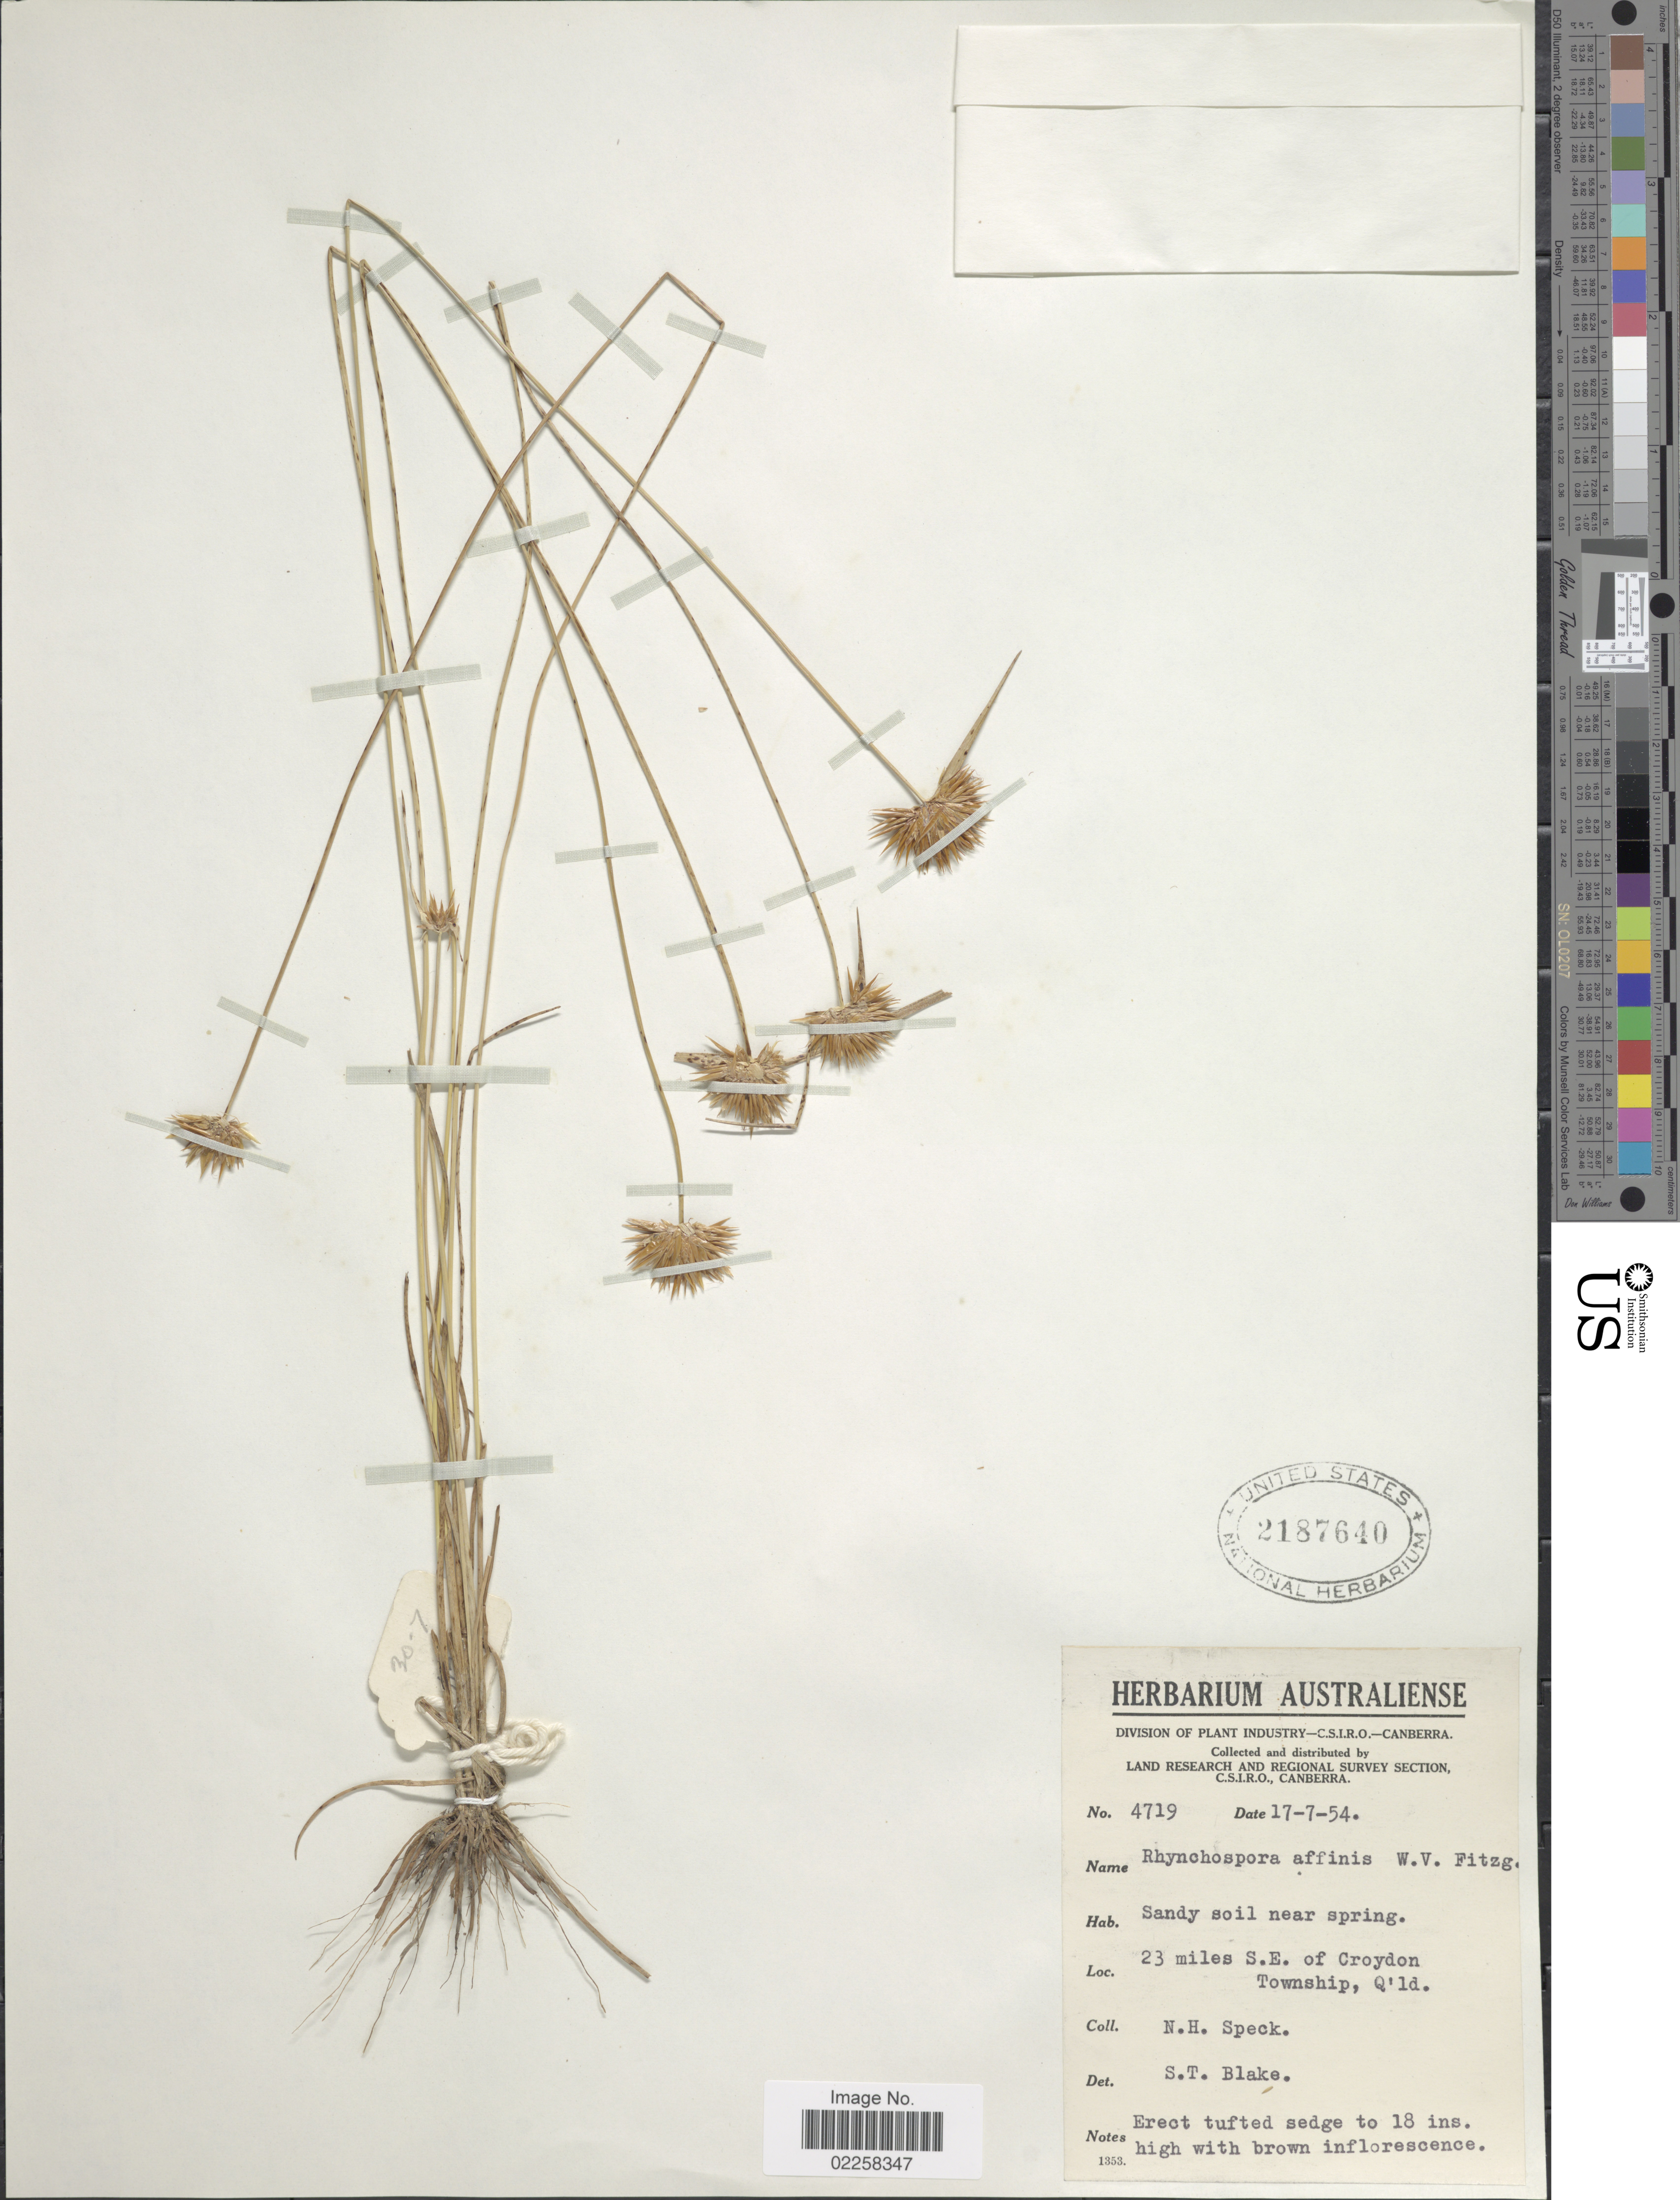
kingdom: Plantae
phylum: Tracheophyta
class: Liliopsida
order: Poales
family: Cyperaceae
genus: Rhynchospora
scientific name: Rhynchospora affinis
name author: W. Fitzg.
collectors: N. Speck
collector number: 4719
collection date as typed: Transcribed d/m/y: 17/7/54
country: Australia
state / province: Queensland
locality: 23 miles S.E. of Croydon Township, Q'ld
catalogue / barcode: US 2187640